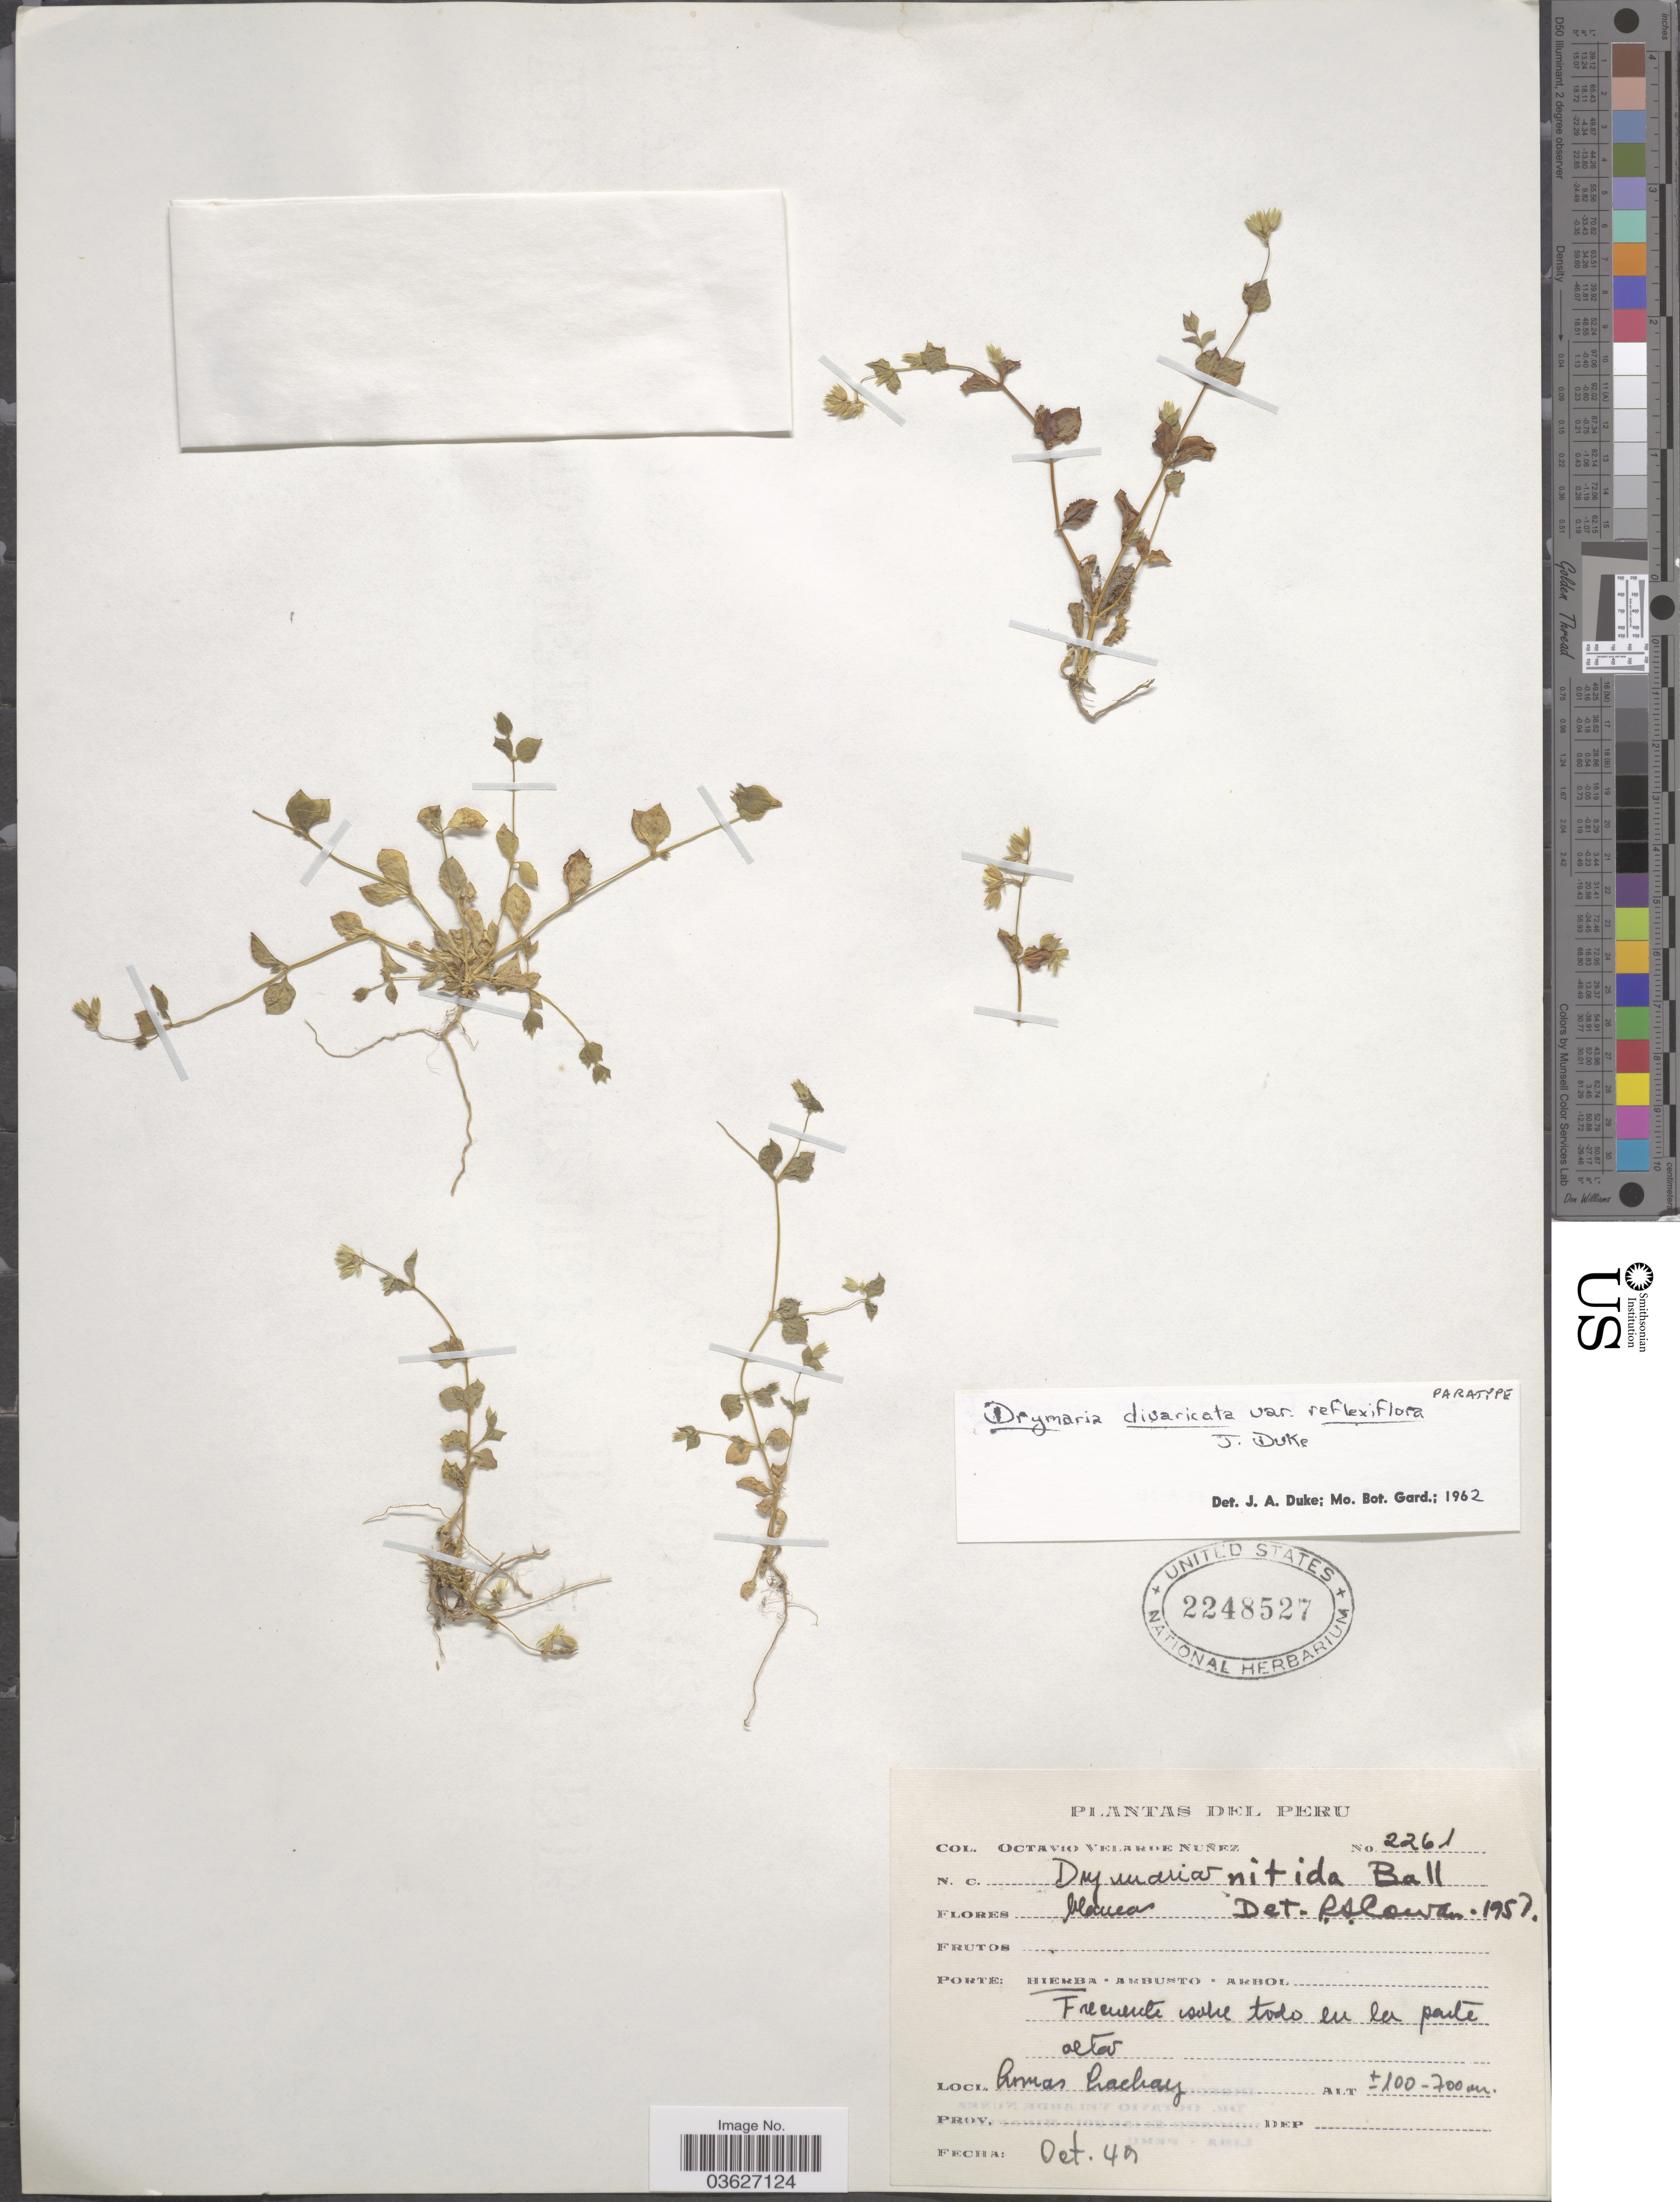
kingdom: Plantae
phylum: Tracheophyta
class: Magnoliopsida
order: Caryophyllales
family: Caryophyllaceae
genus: Drymaria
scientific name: Drymaria divaricata var. reflexiflora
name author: J.A. Duke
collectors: O. Velarde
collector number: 2261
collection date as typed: Transcribed d/m/y: /10/49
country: Peru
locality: Lomas Lachay.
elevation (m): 100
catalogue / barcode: US 2248527